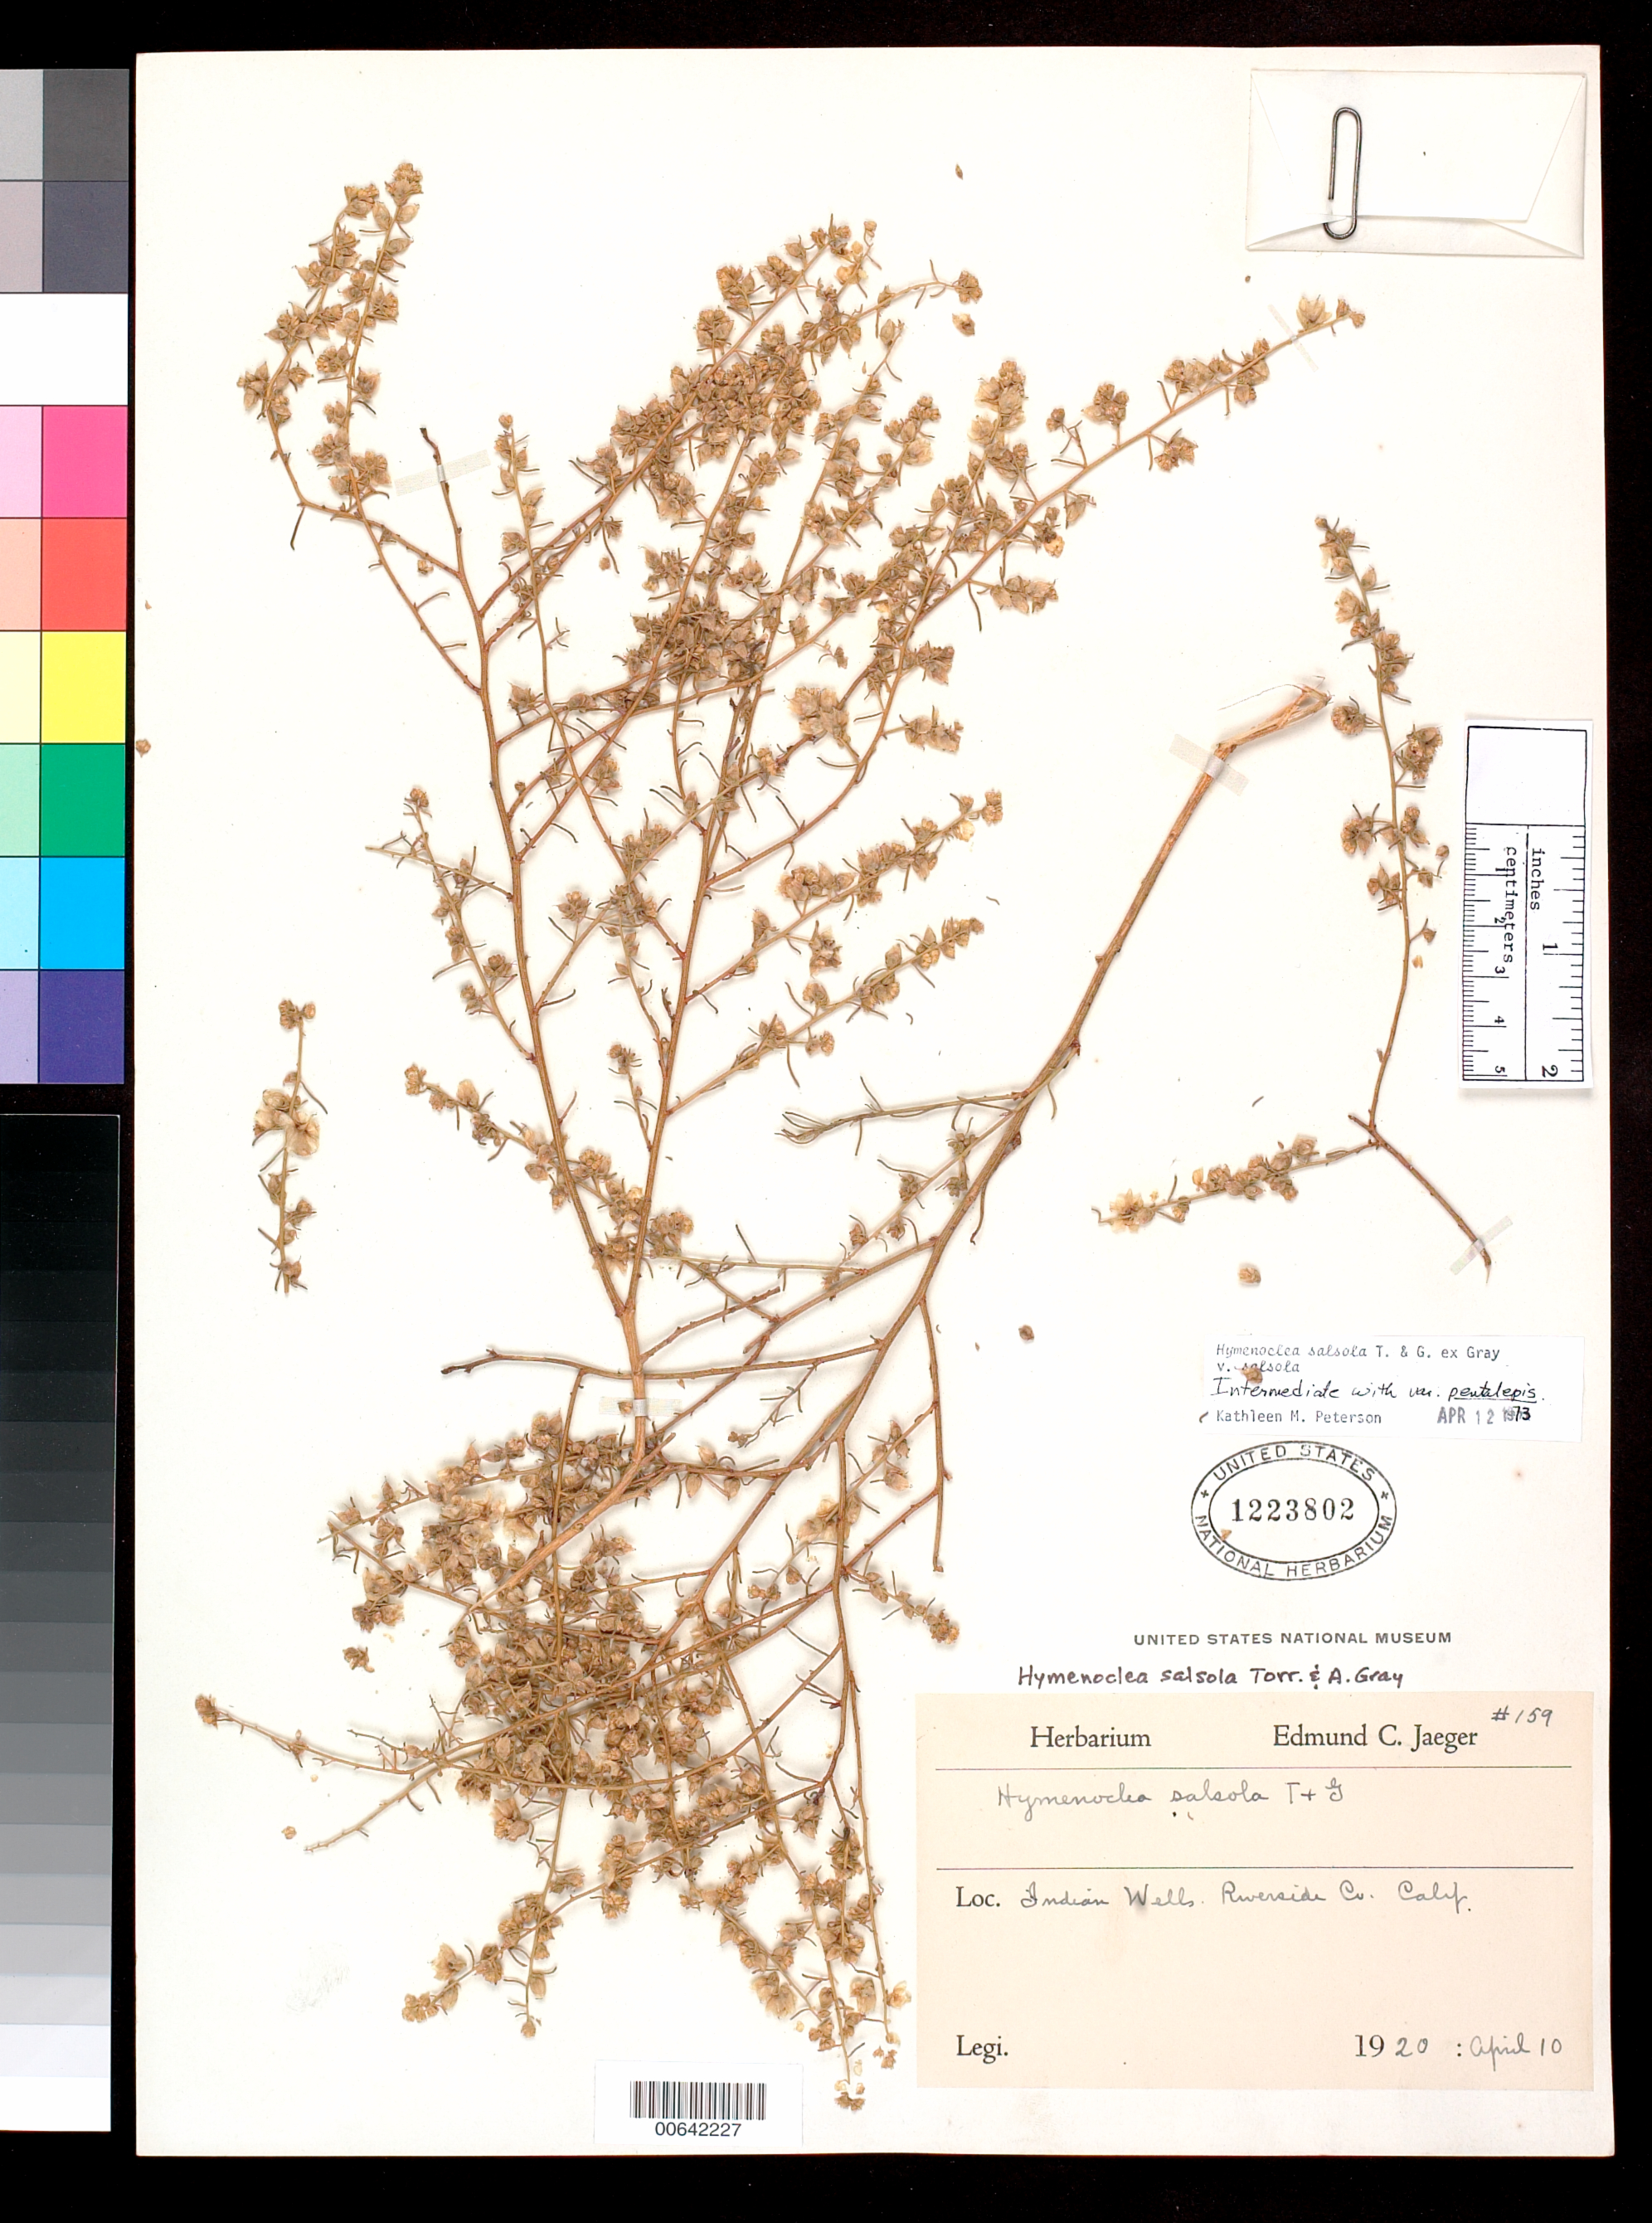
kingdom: Plantae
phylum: Tracheophyta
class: Magnoliopsida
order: Asterales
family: Asteraceae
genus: Hymenoclea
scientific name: Hymenoclea salsola var. salsola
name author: Torr. & A. Gray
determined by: Peterson, Kathy M.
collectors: E. Jaeger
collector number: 159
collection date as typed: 10 Apr 1920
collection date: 1920-04-10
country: United States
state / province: California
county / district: Riverside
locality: Indian Wells.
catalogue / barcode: US 1223802